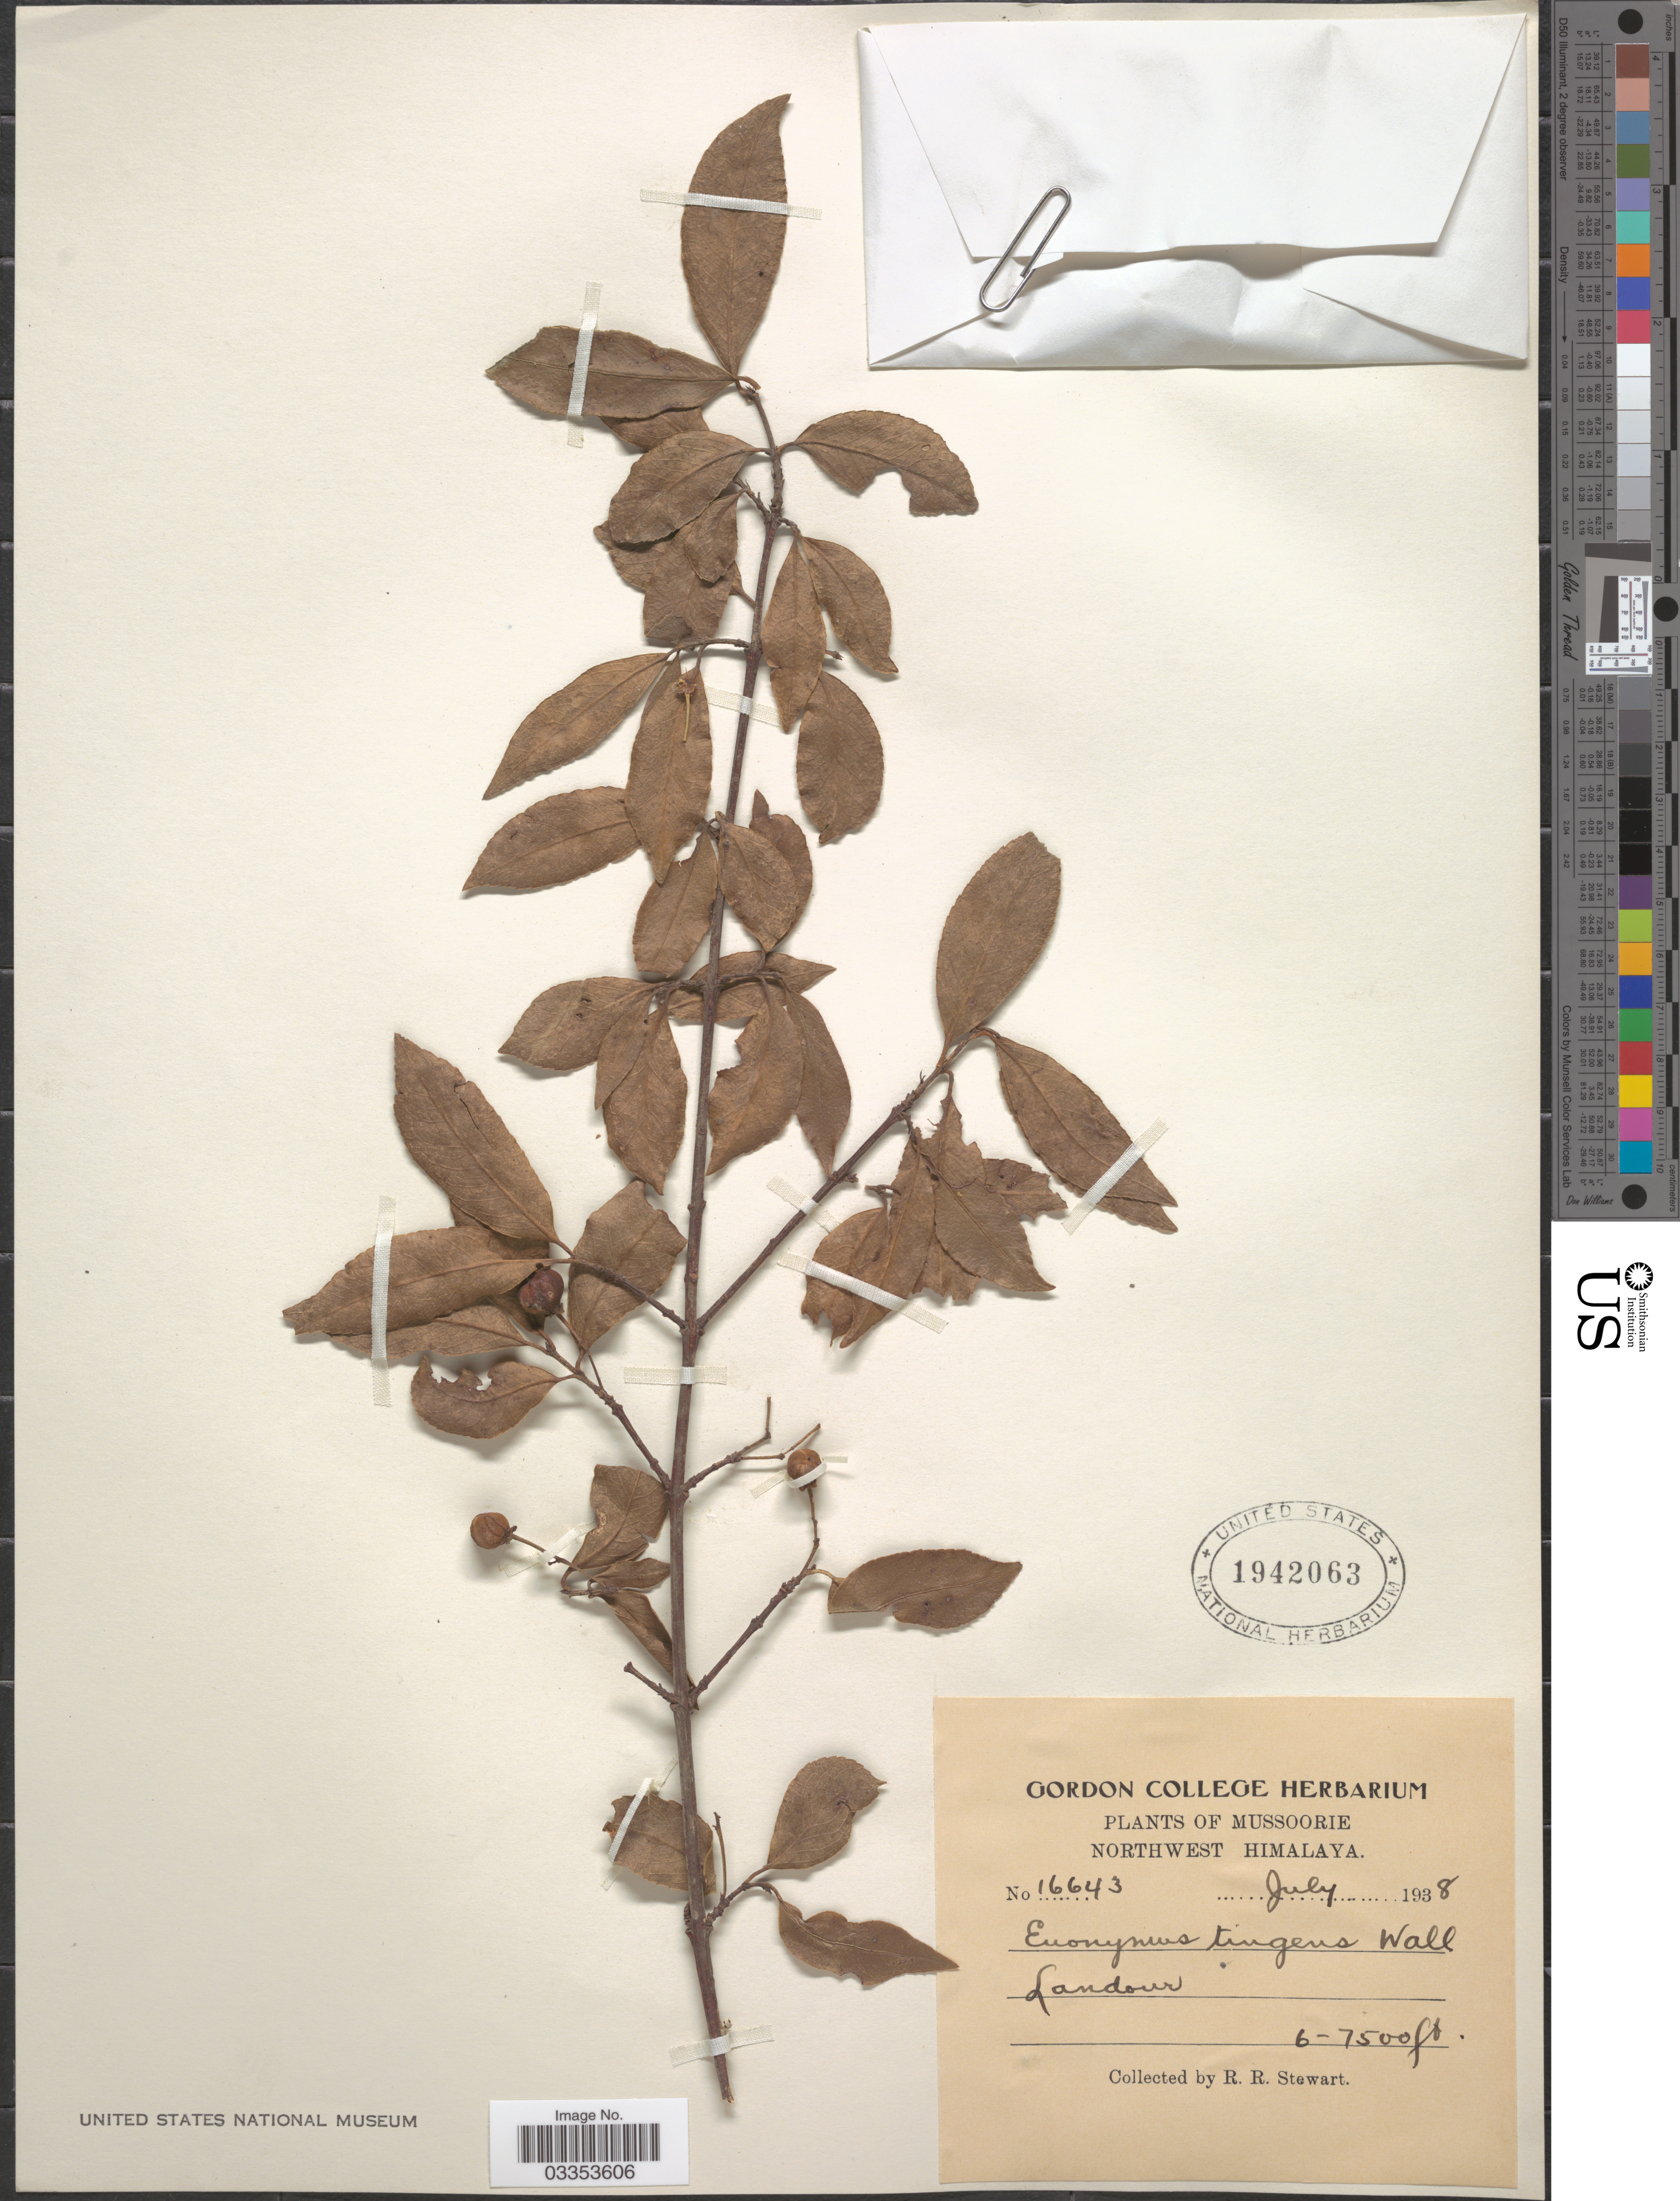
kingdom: Plantae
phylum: Tracheophyta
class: Magnoliopsida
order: Celastrales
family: Celastraceae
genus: Euonymus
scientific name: Euonymus tingens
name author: Wall.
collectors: R. Stewart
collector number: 16643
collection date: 1938-07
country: India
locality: Mussoorie. Northwest Himalaya. Landour.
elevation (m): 1829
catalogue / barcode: US 1942063